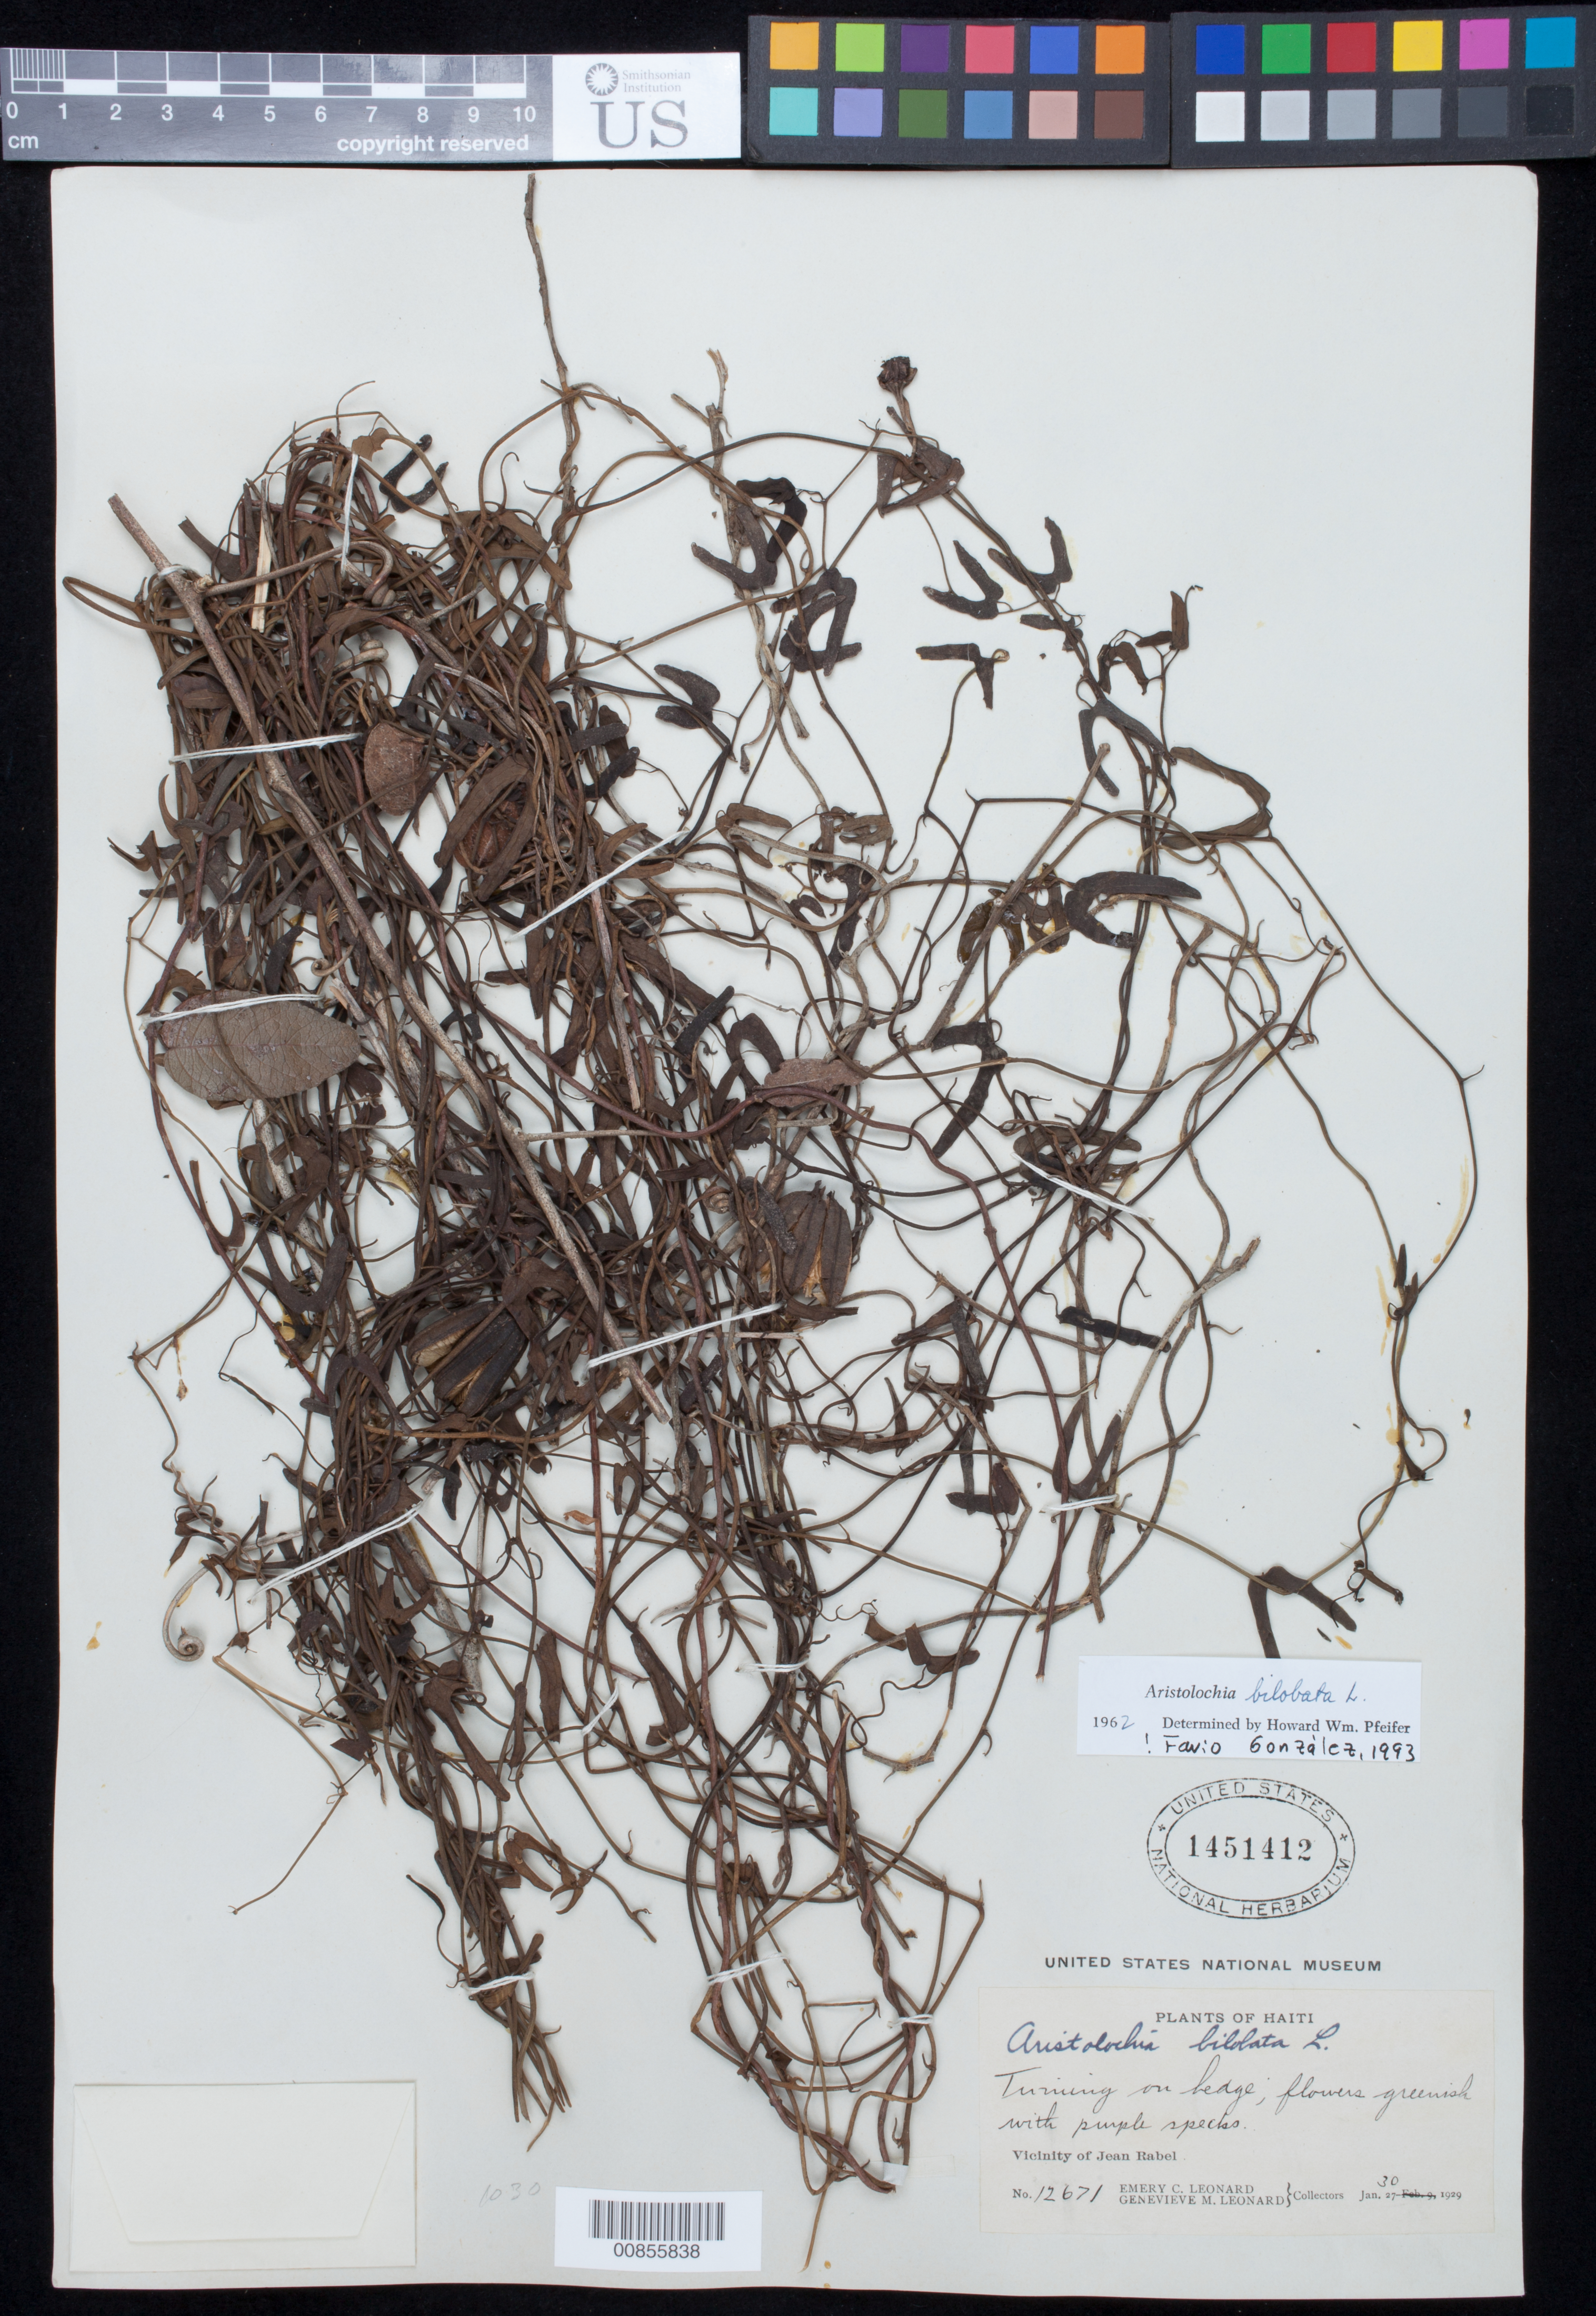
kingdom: Plantae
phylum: Tracheophyta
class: Magnoliopsida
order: Piperales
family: Aristolochiaceae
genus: Aristolochia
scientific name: Aristolochia sp.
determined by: Romero González, G. A.; Ferreras, Irina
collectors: E. C. Leonard & G. M. Leonard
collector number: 12671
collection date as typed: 30 Jan 1929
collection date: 1929-01-30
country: Haiti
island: Hispaniola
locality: Vicinity of Jean Rabel.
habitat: Twining on hedge.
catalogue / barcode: US 1451412